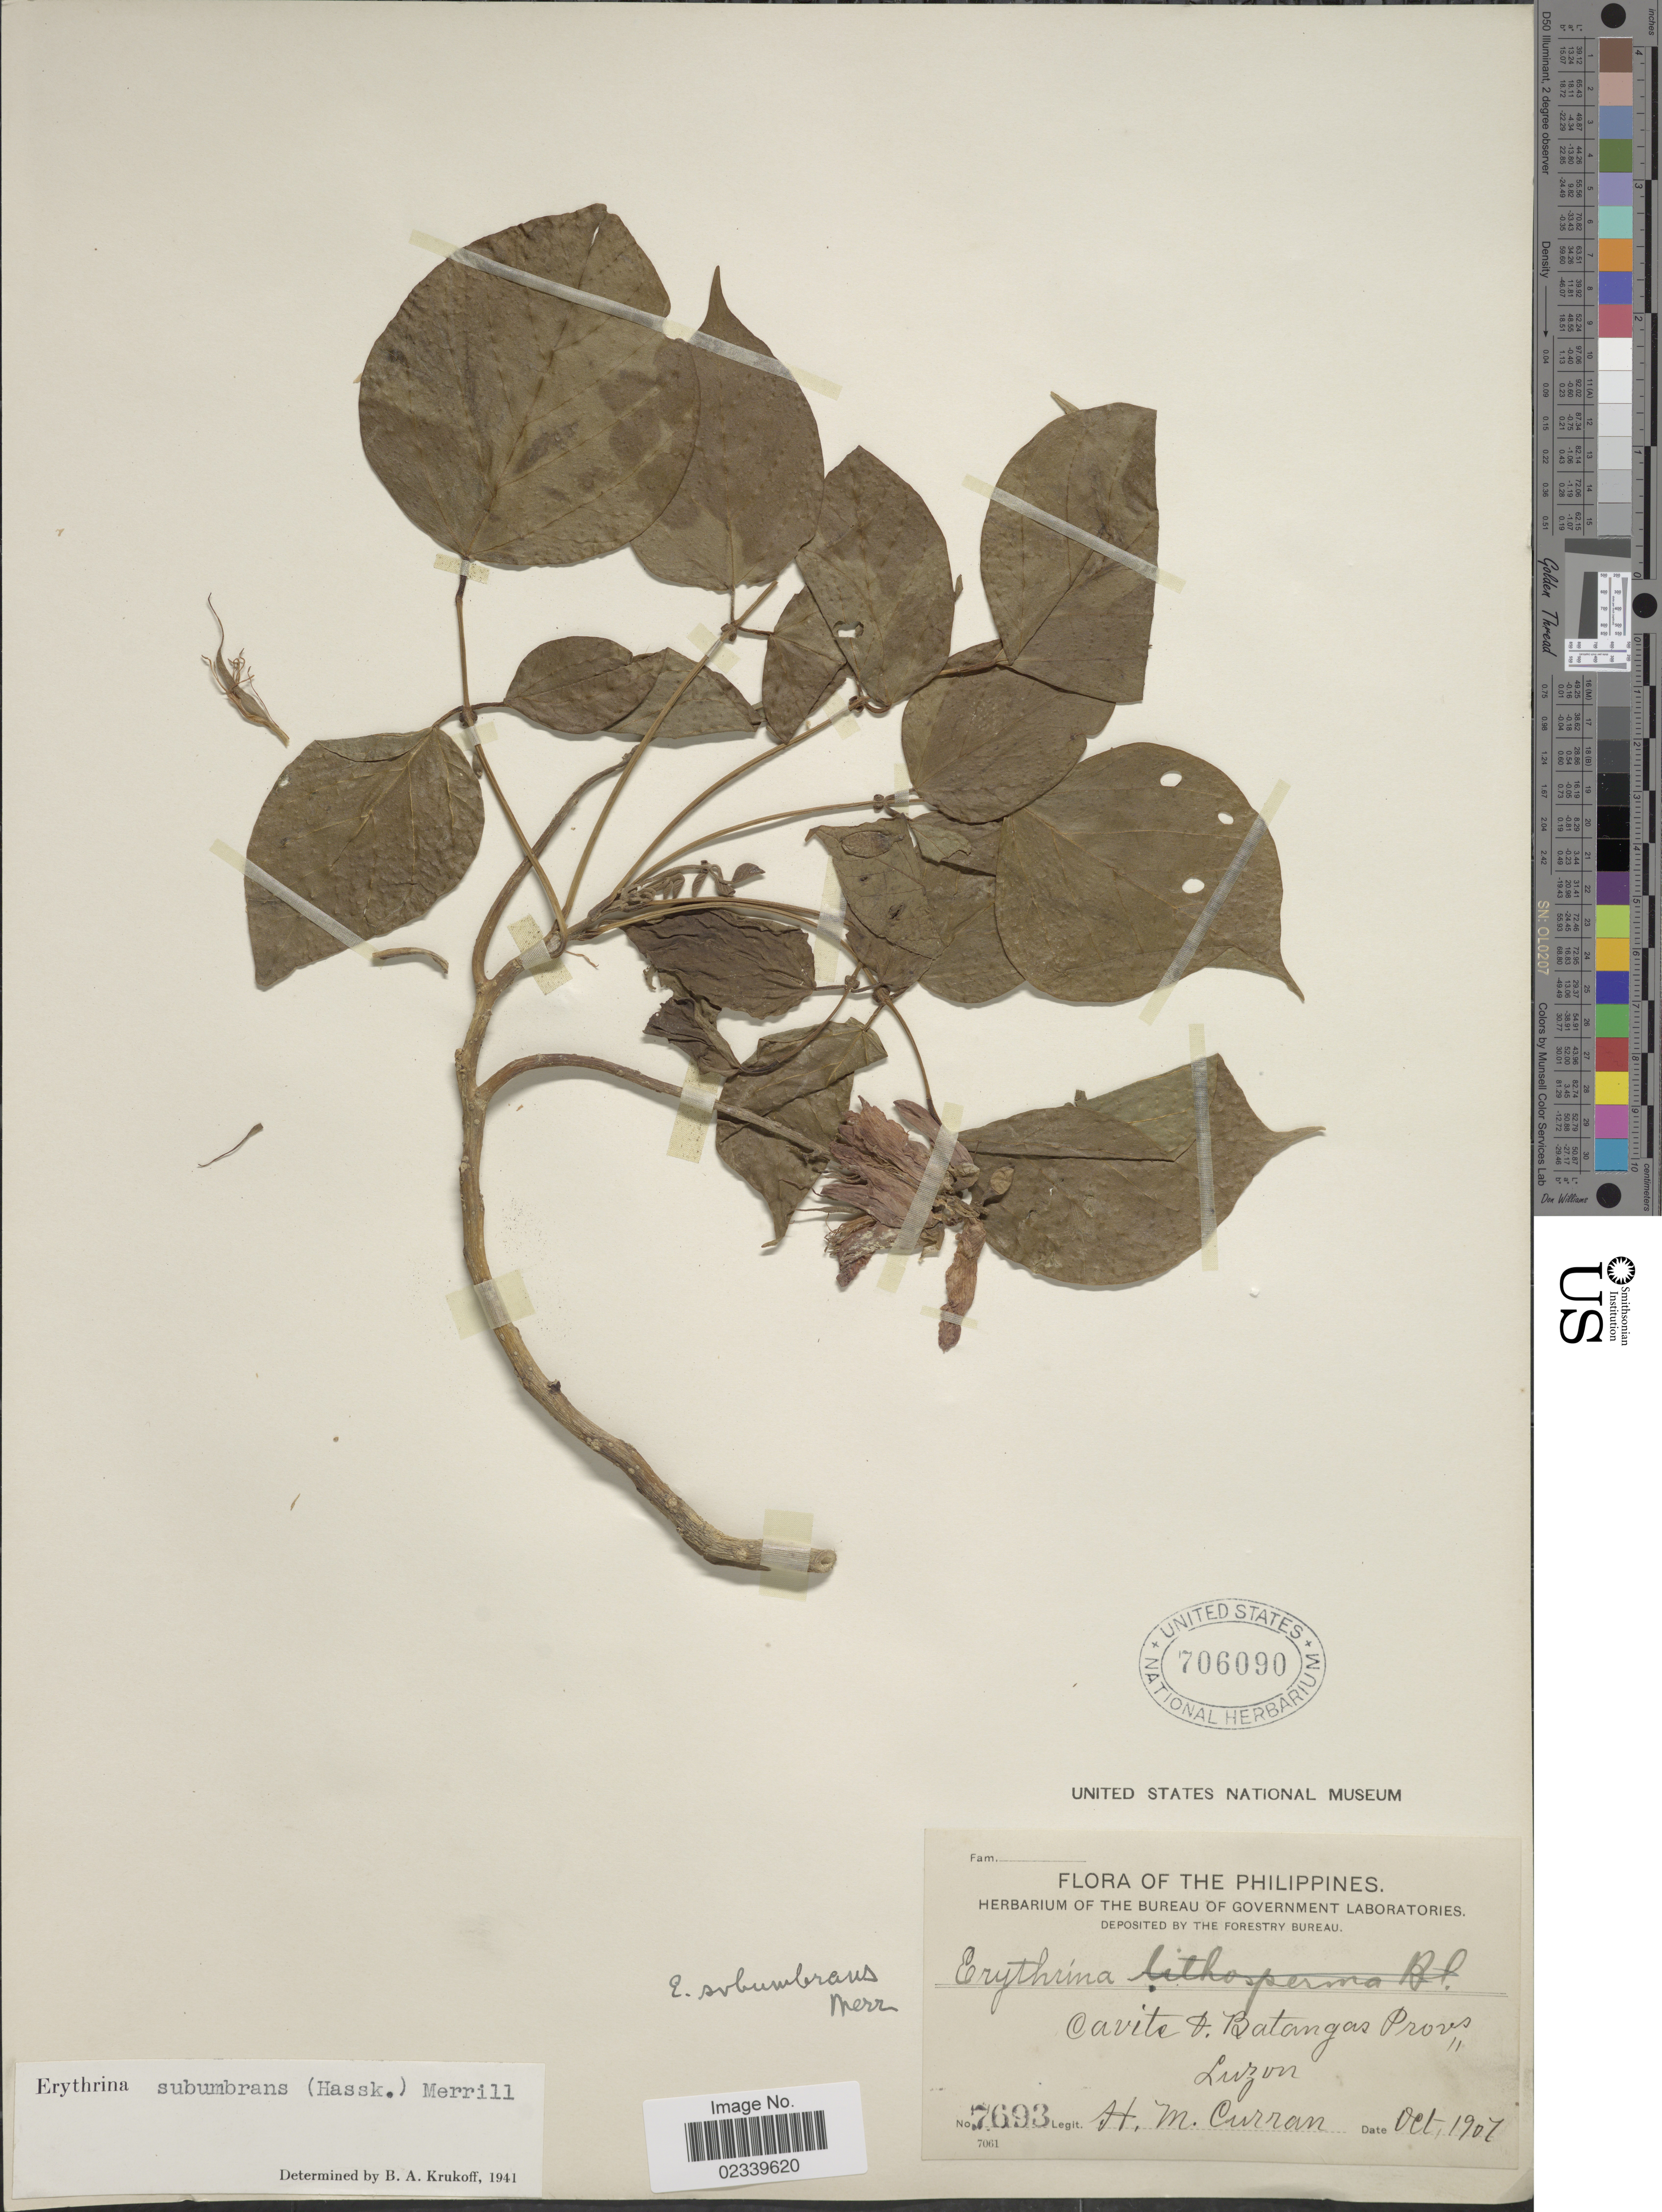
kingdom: Plantae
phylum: Tracheophyta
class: Magnoliopsida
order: Fabales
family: Fabaceae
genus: Erythrina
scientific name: Erythrina subumbrans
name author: (Hassk.) Merr.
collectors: H. M. Curran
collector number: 7693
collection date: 1907-10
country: Philippines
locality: Cavite O. Batangas Prov., Luzon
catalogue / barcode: US 706090